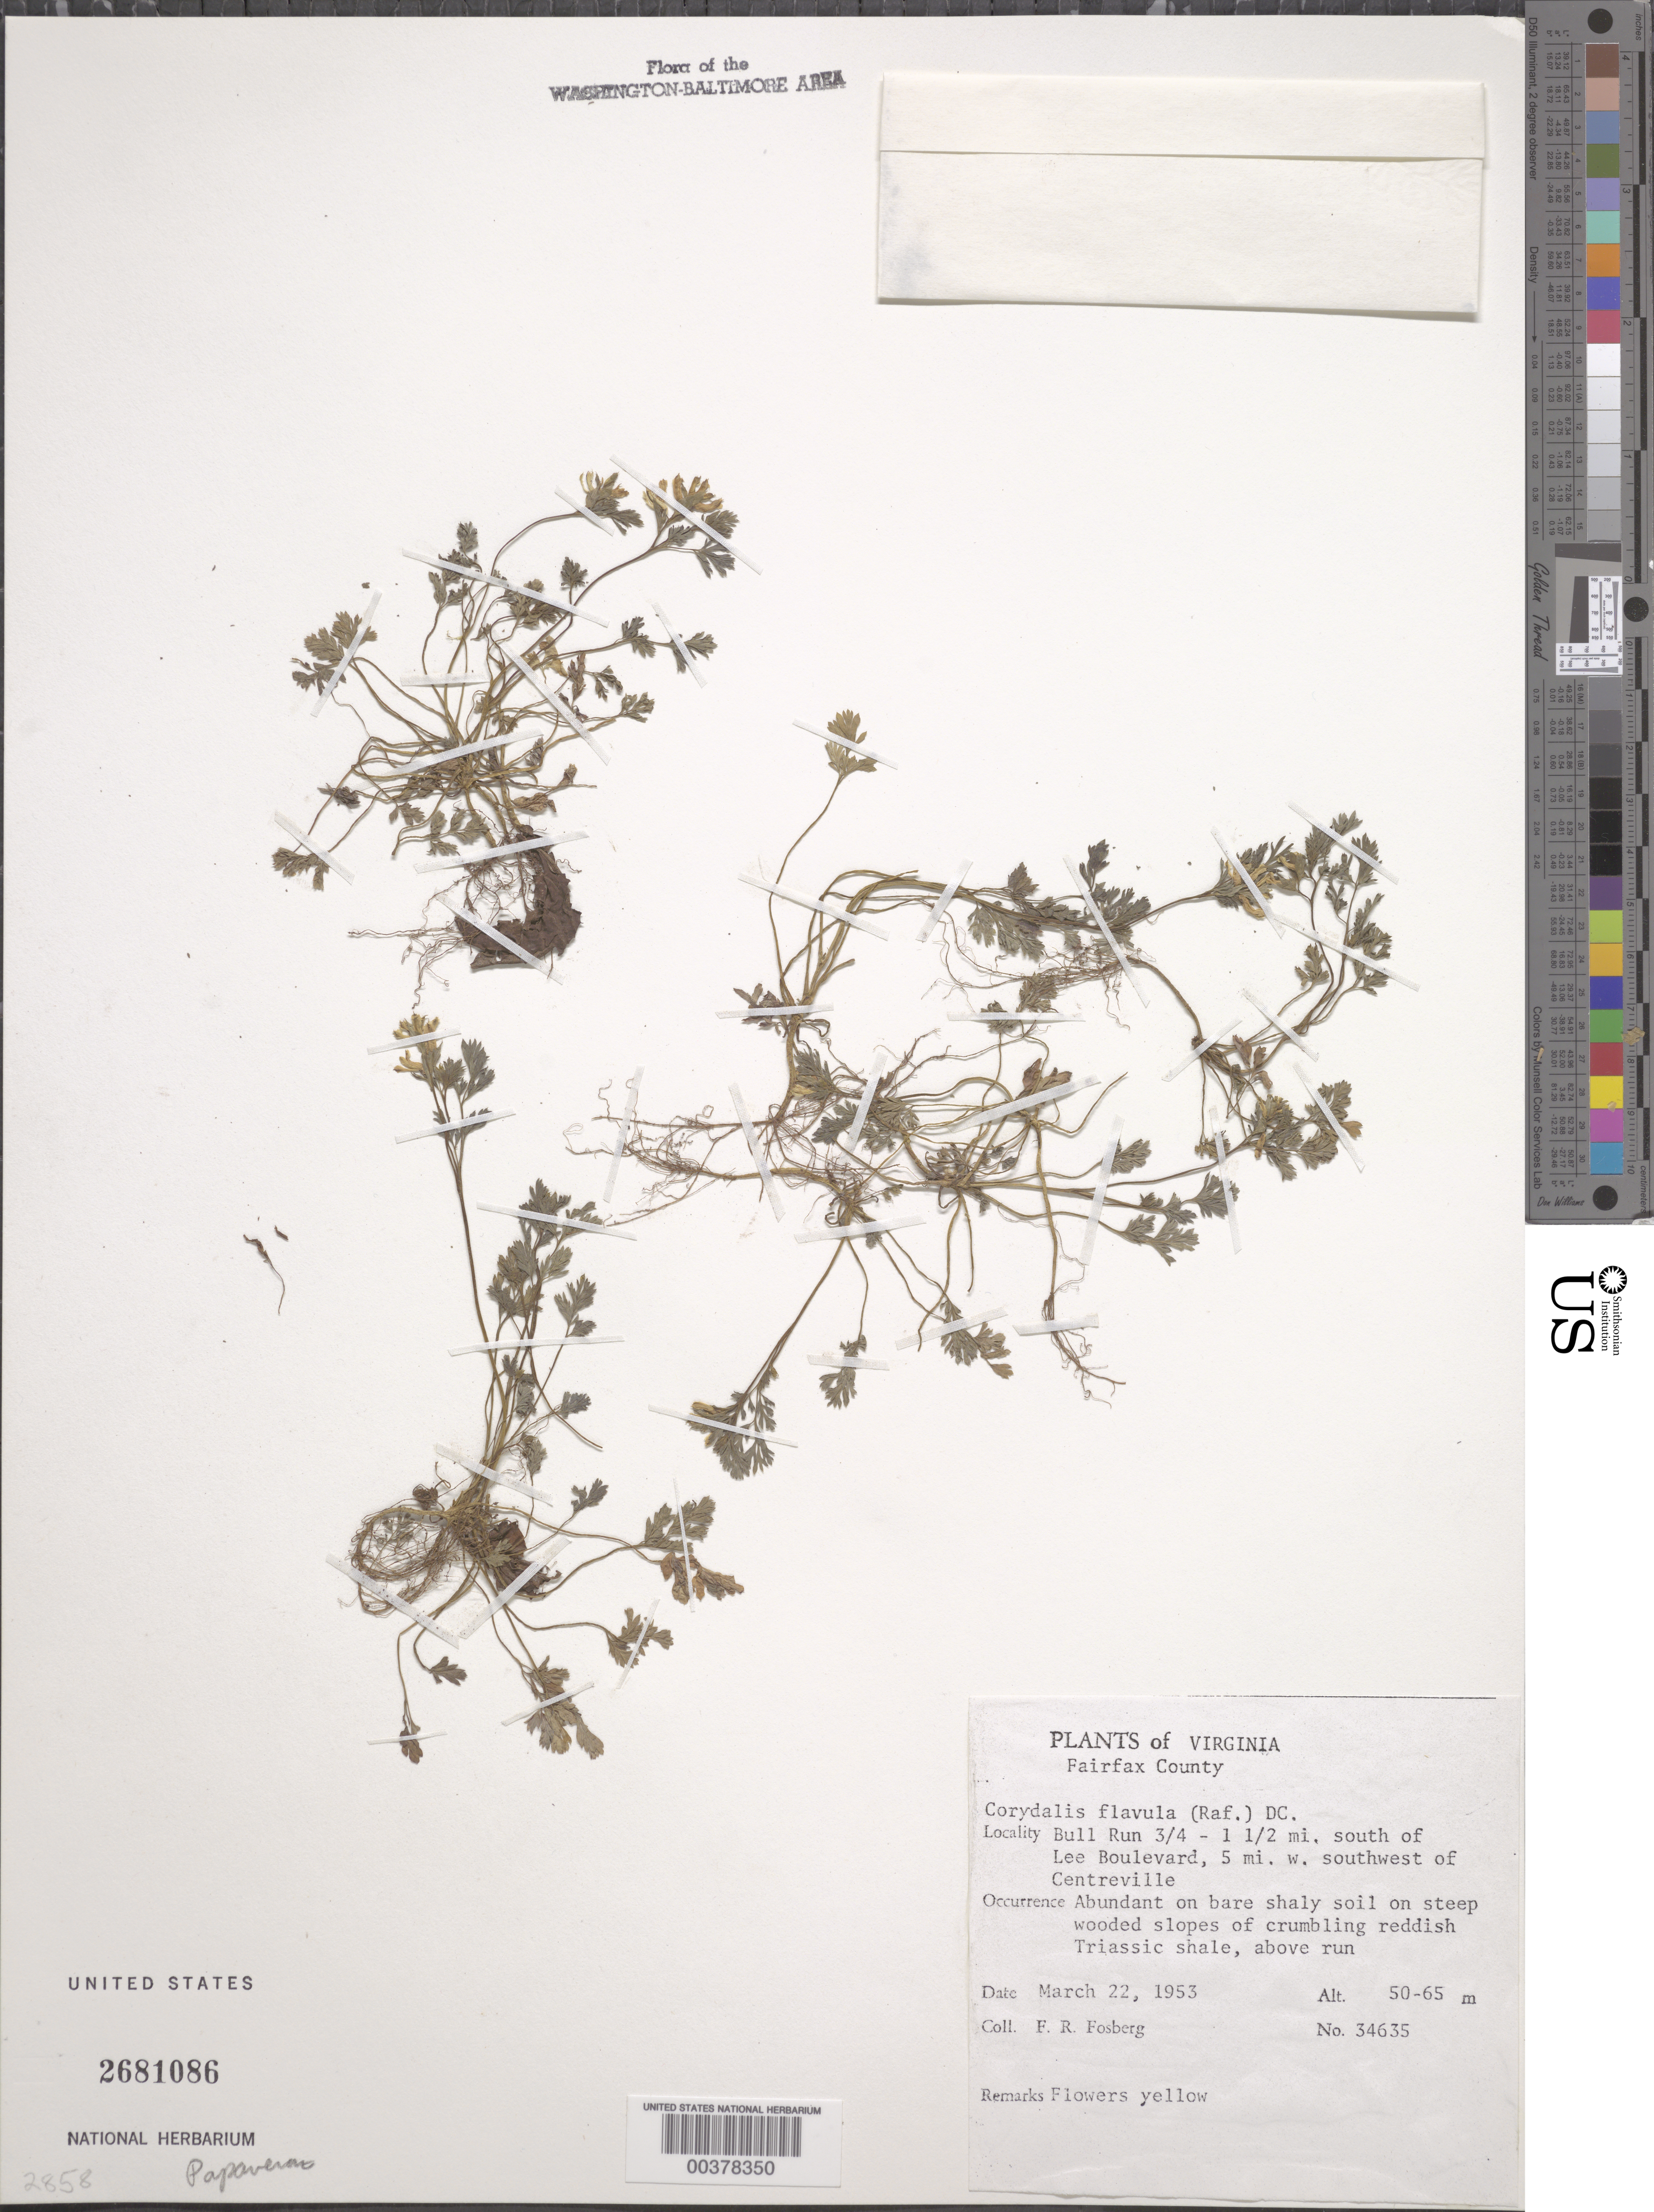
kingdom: Plantae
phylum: Tracheophyta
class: Magnoliopsida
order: Ranunculales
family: Papaveraceae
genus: Corydalis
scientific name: Corydalis flavula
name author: (Raf.) DC.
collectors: F. R. Fosberg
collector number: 34635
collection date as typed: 22 Mar 1953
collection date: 1953-03-22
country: United States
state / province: Virginia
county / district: Fairfax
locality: Bull Run, south of Lee Boulevard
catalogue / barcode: US 2681086